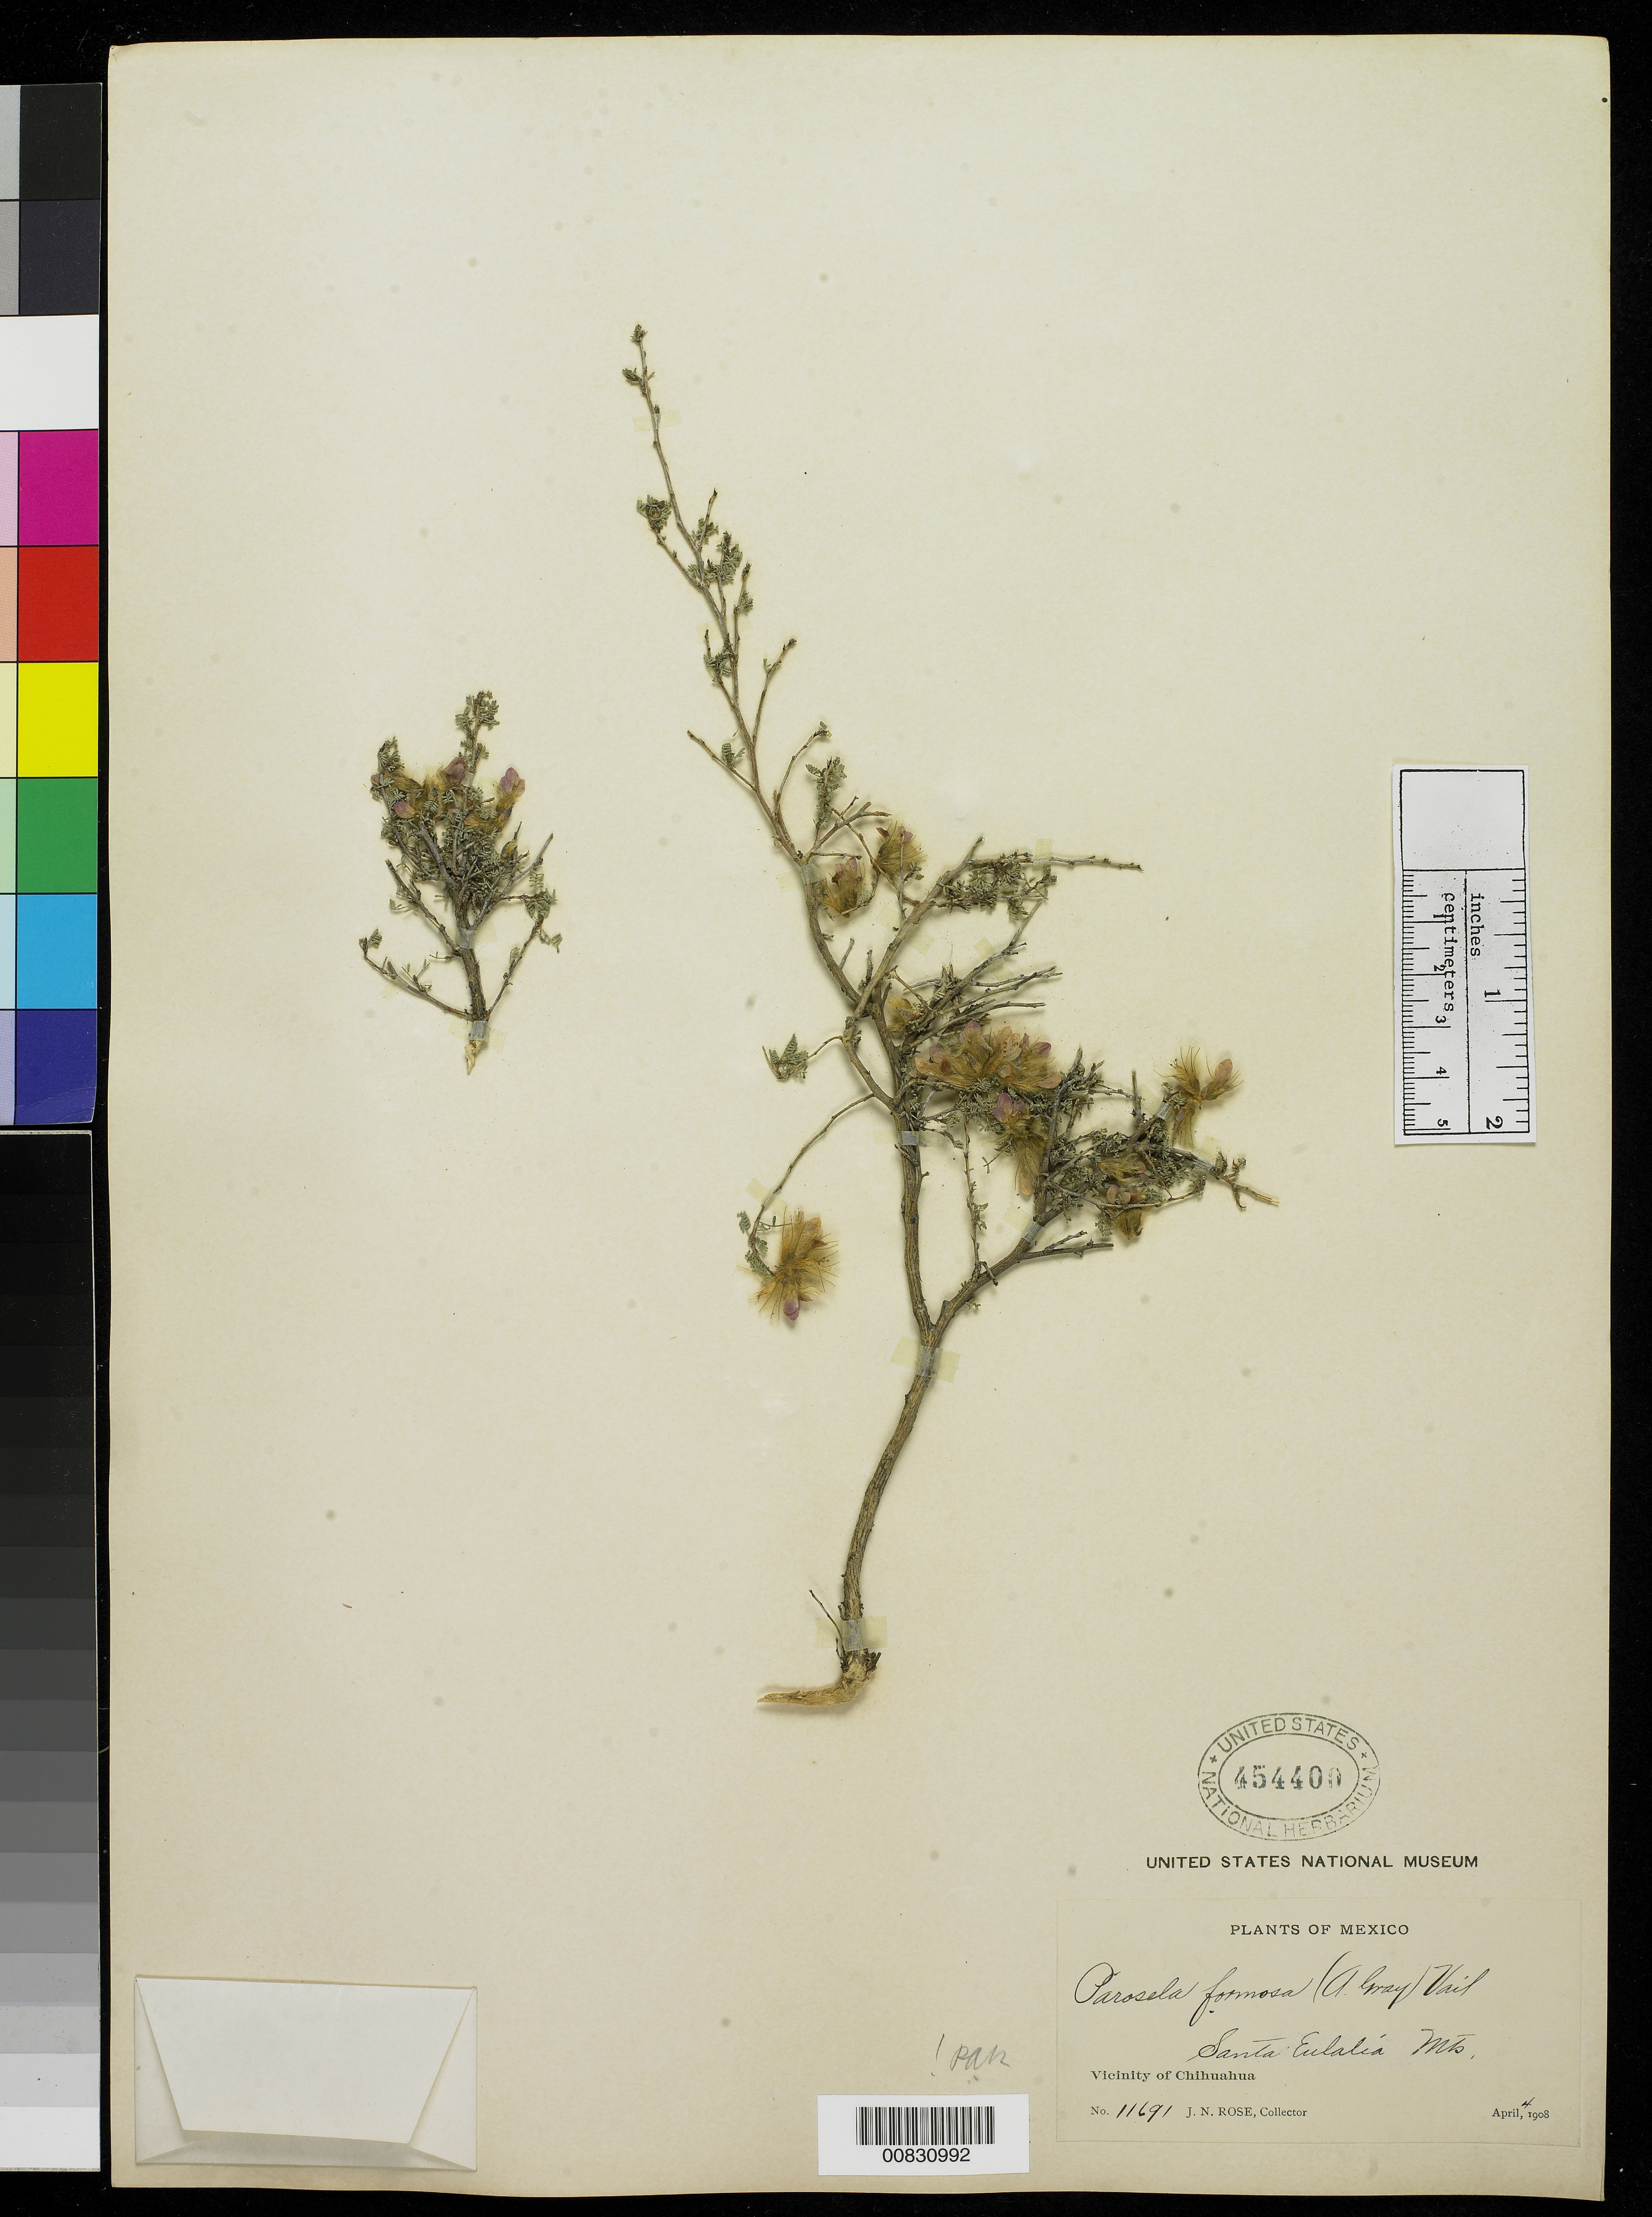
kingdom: Plantae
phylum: Tracheophyta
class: Magnoliopsida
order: Fabales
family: Fabaceae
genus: Dalea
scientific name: Dalea formosa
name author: Torr.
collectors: J. N. Rose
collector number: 11691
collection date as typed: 04 Apr 1908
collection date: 1908-04-04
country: Mexico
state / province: Chihuahua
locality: Vicinity of Chihuahua. Santa Eulalia Mts.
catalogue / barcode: US 454400